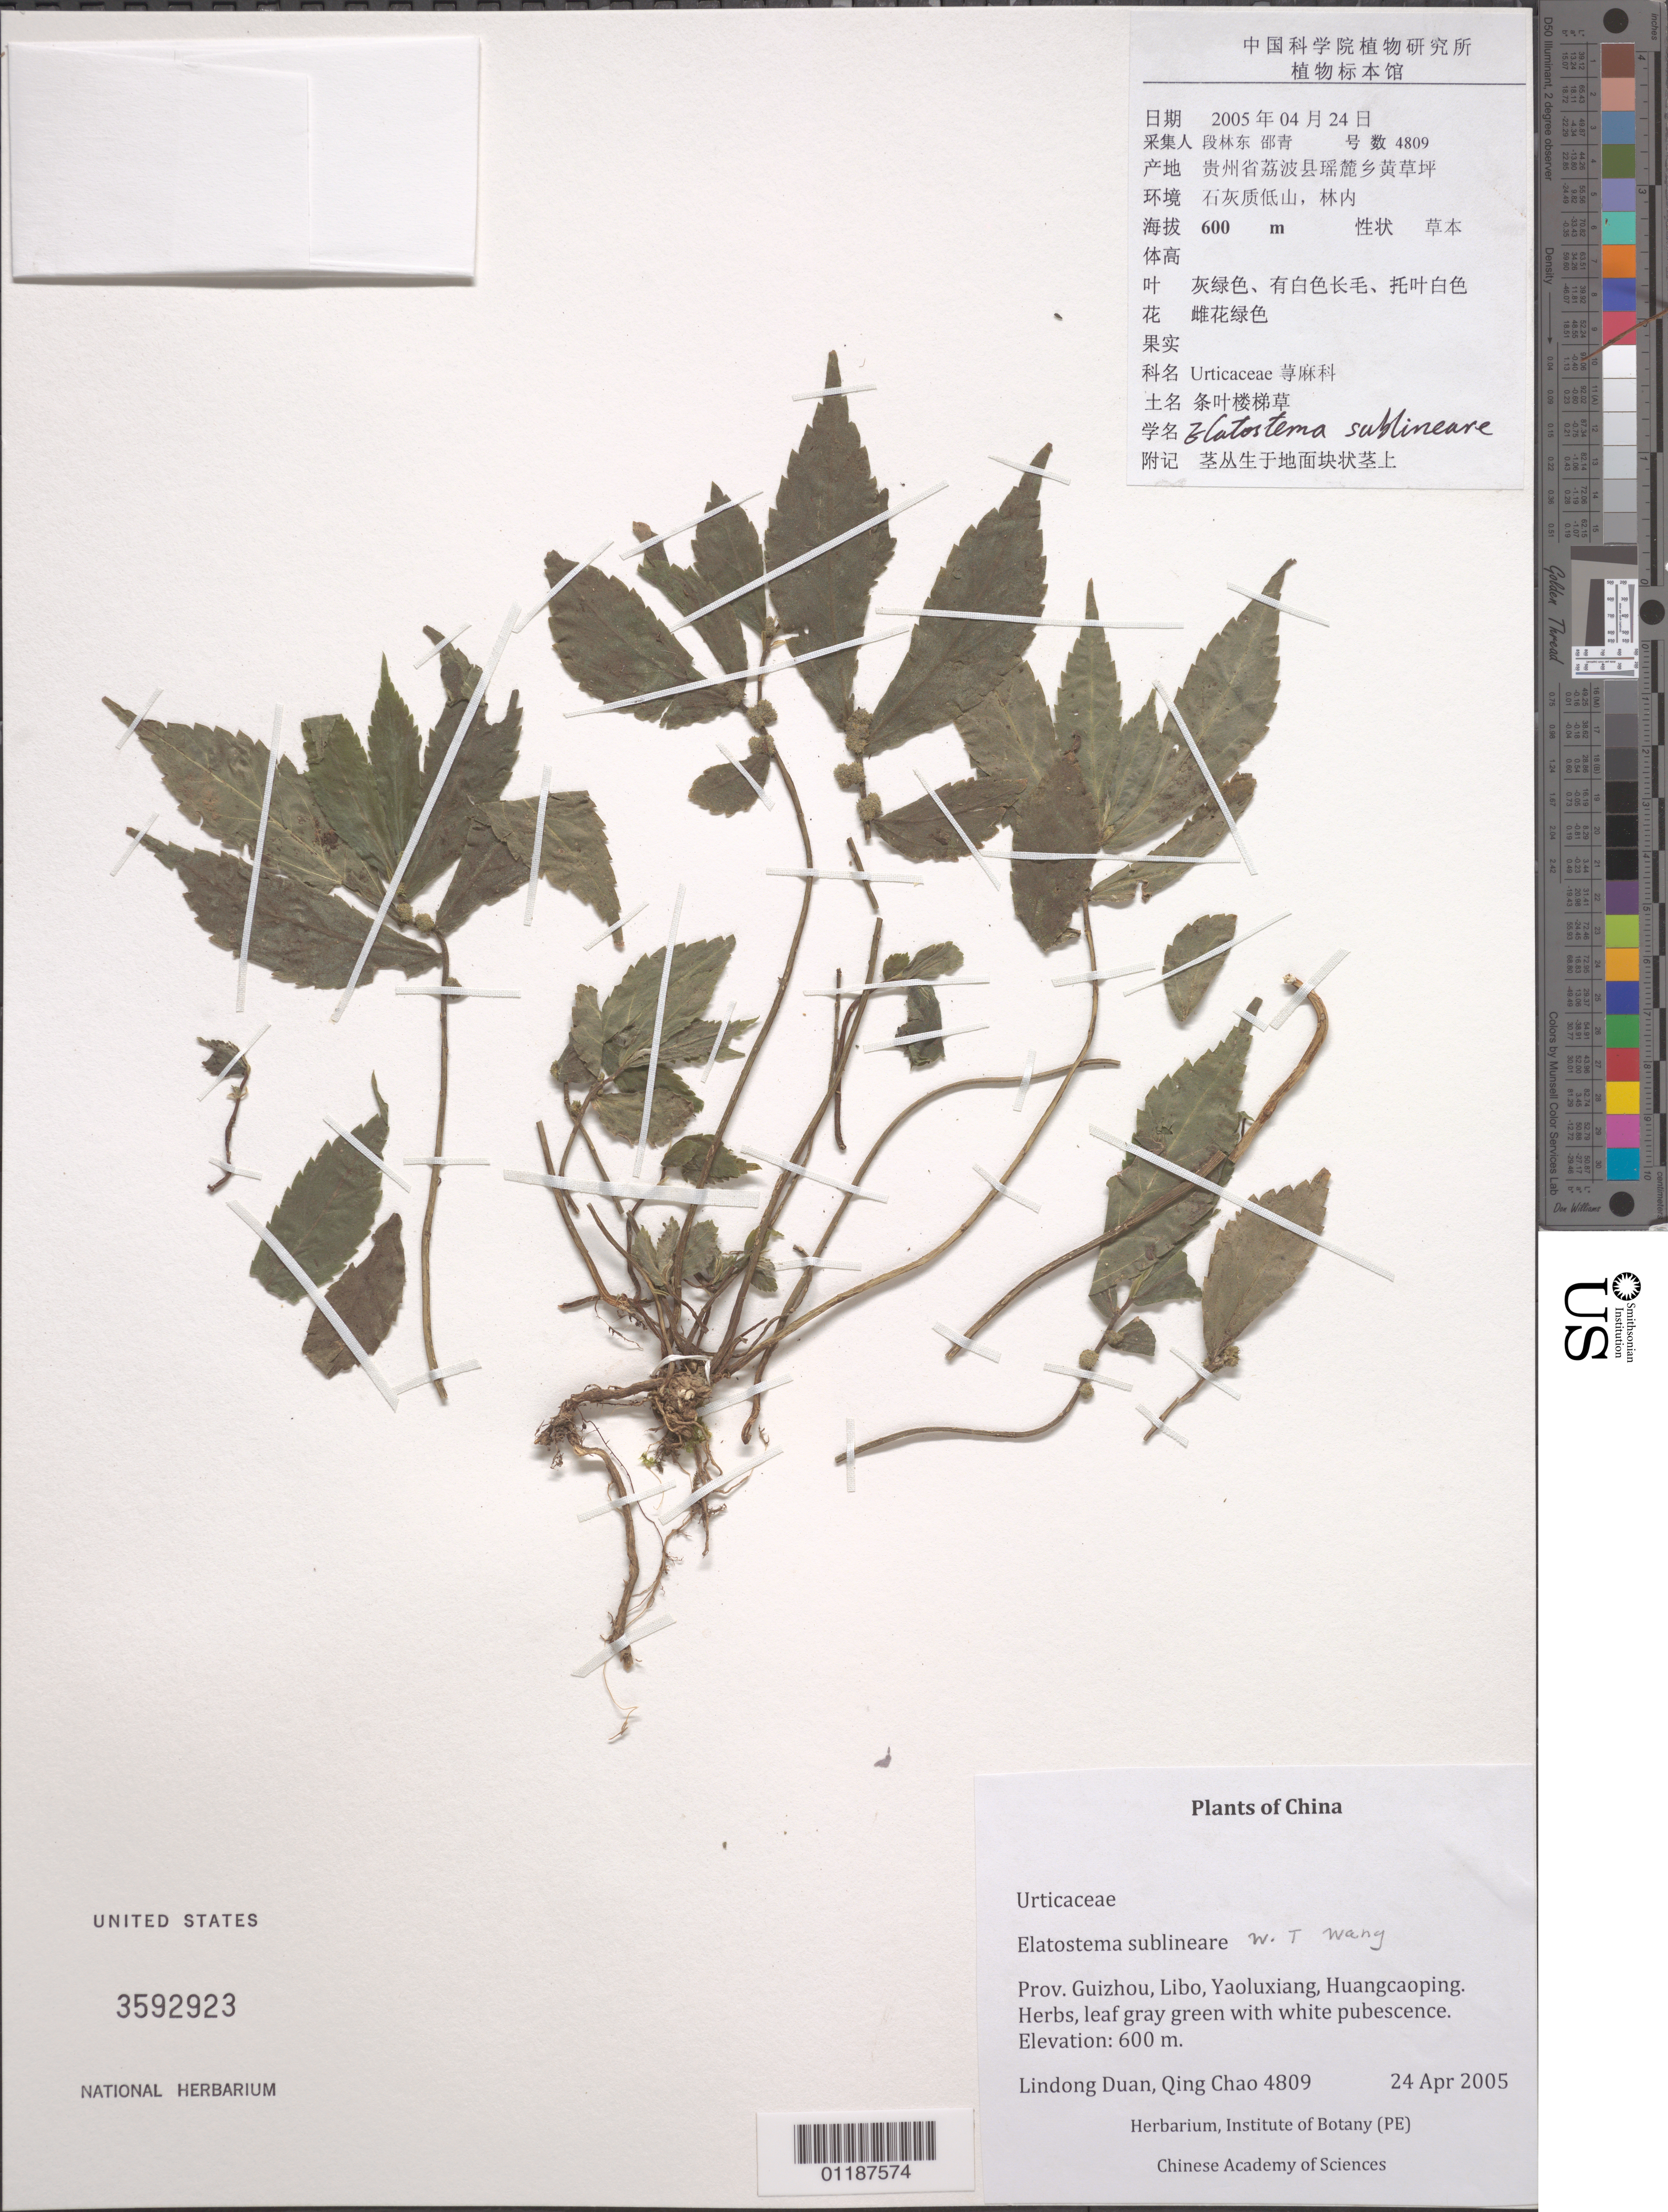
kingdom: Plantae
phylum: Tracheophyta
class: Magnoliopsida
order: Rosales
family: Urticaceae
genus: Elatostema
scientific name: Elatostema sublineare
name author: W.T. Wang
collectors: L. Duan & Q. Chao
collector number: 4809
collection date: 2005-04-24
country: China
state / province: Guizhou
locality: Libo, Yaolixiang, Huangcaoping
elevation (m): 600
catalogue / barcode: US 3592923